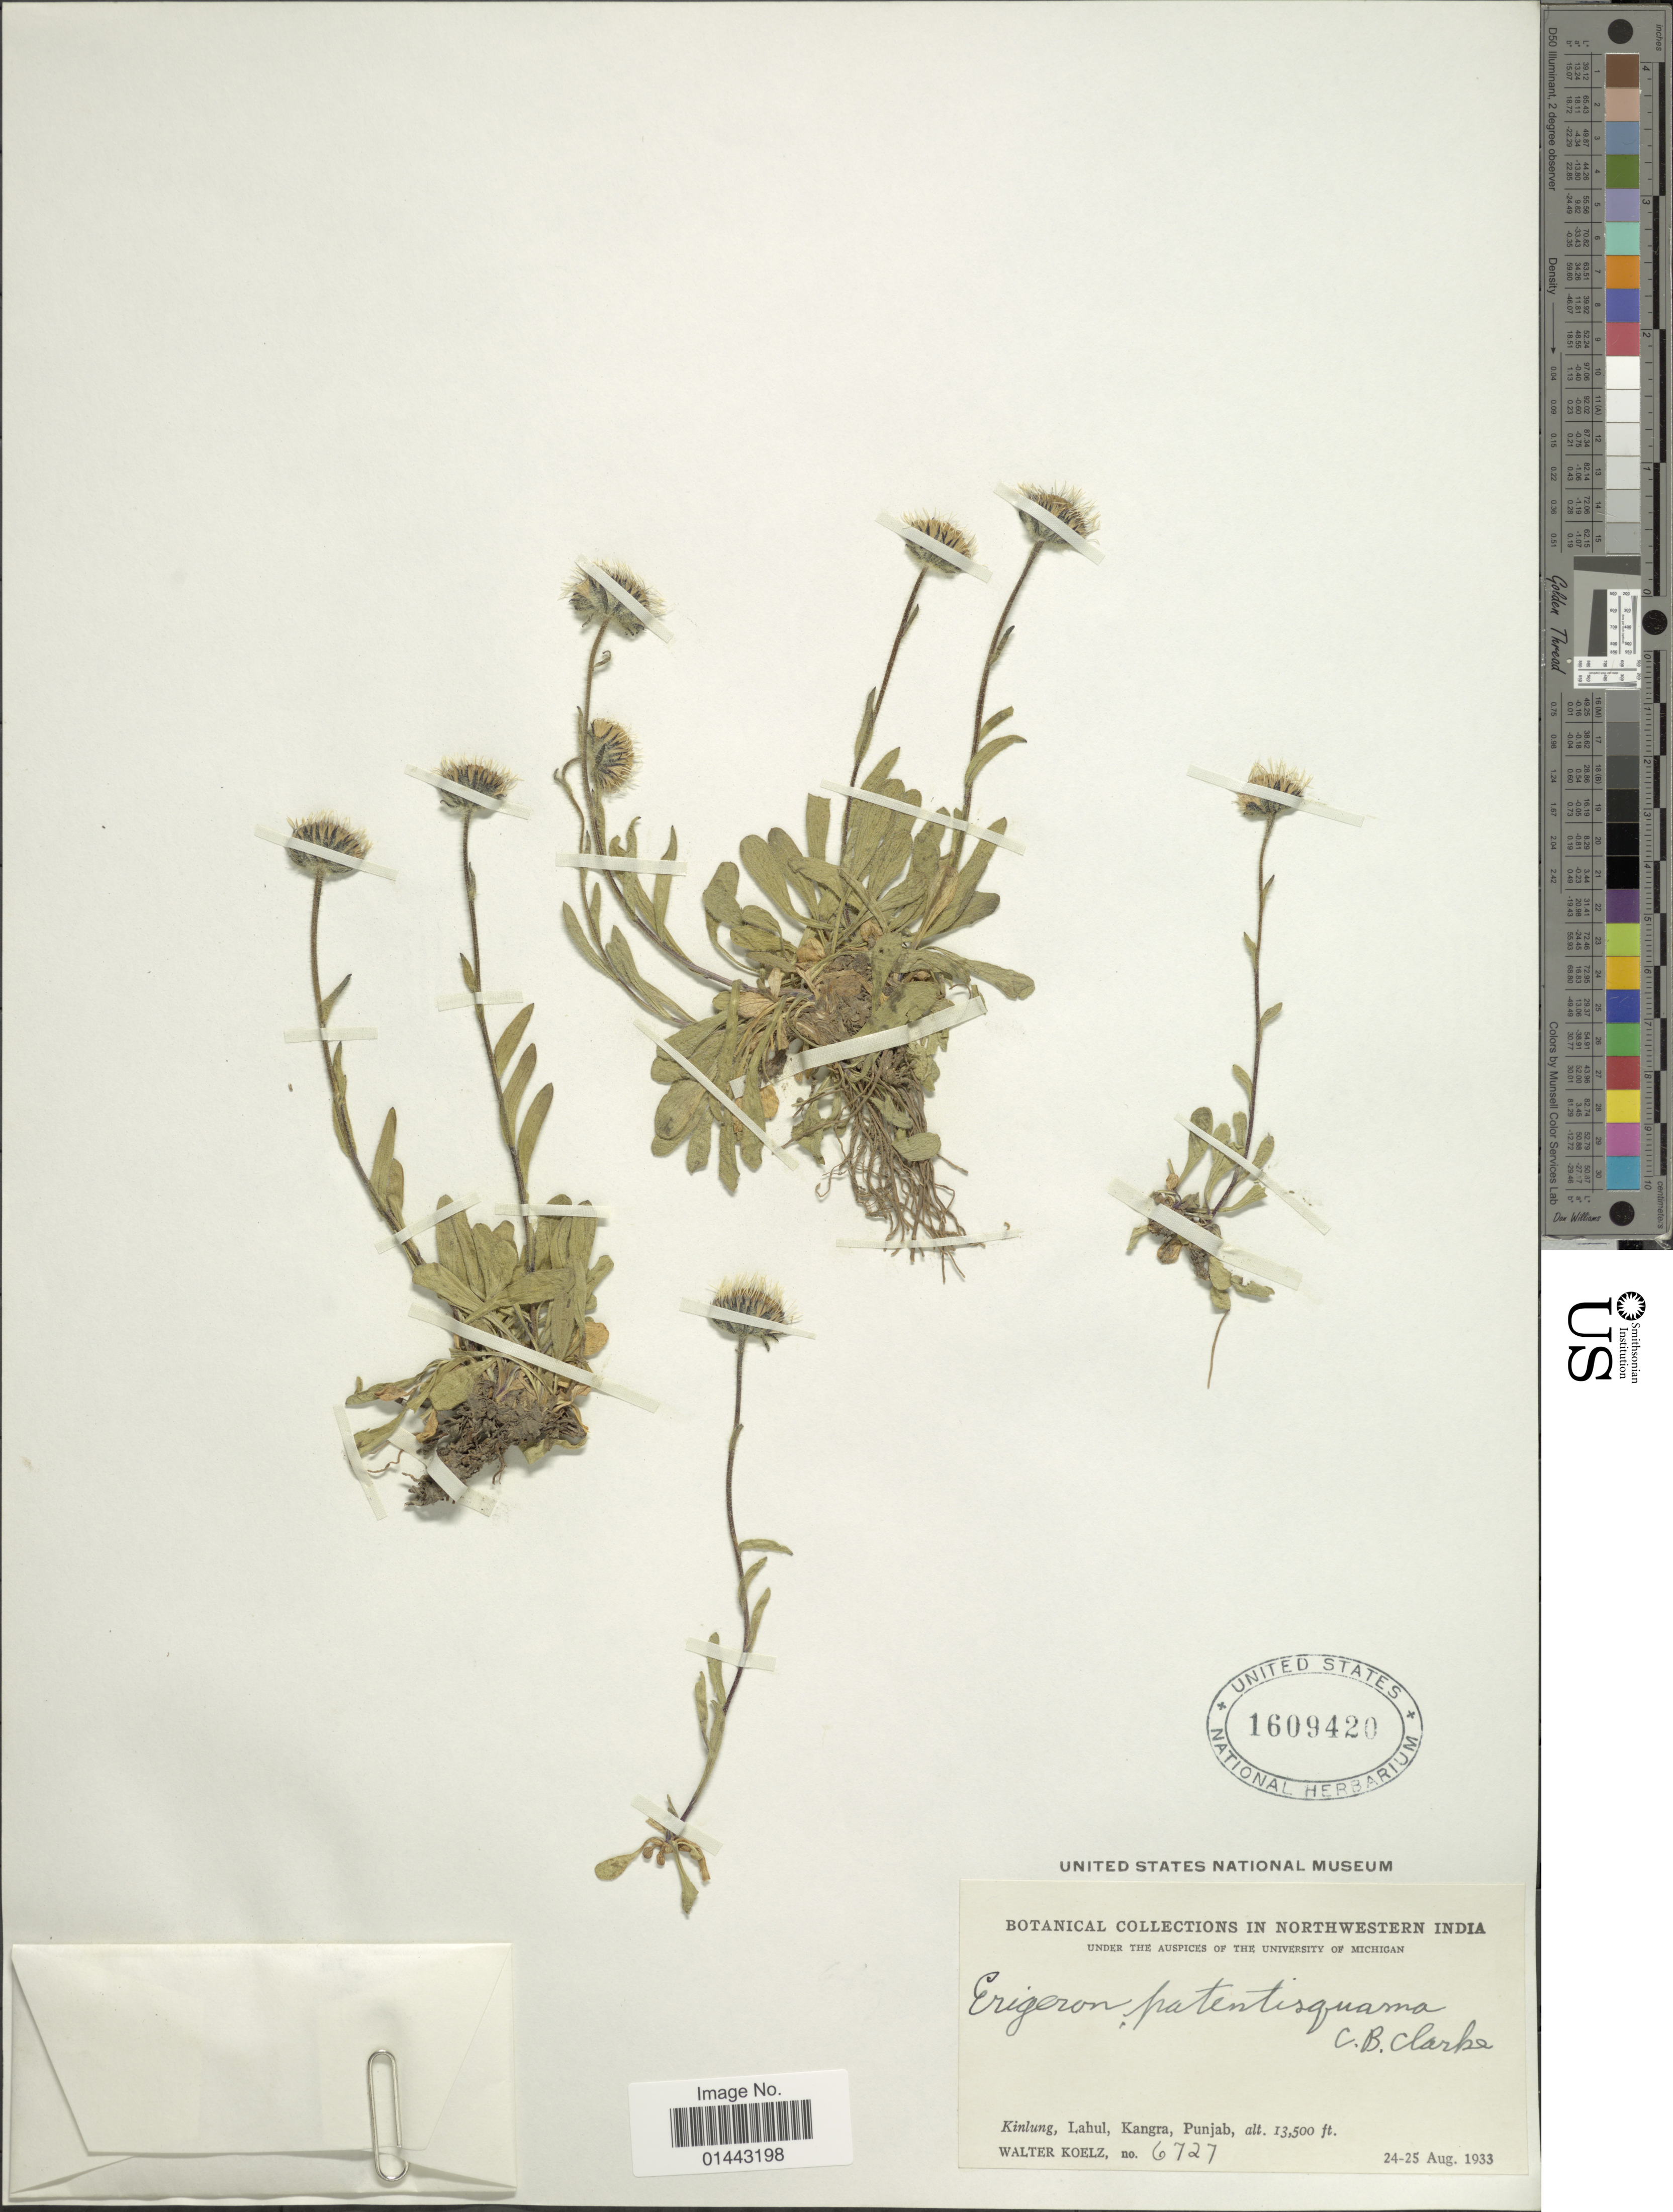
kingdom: Plantae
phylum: Tracheophyta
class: Magnoliopsida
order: Asterales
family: Asteraceae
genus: Erigeron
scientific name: Erigeron patentisquamus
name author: Jeffrey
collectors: W. N. Koelz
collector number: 6727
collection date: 1933-08-24/1933-08-25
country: India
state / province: Himachal Pradesh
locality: Northwestern India, Kinlung, Lahul, Kangra.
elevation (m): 4115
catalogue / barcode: US 1609420